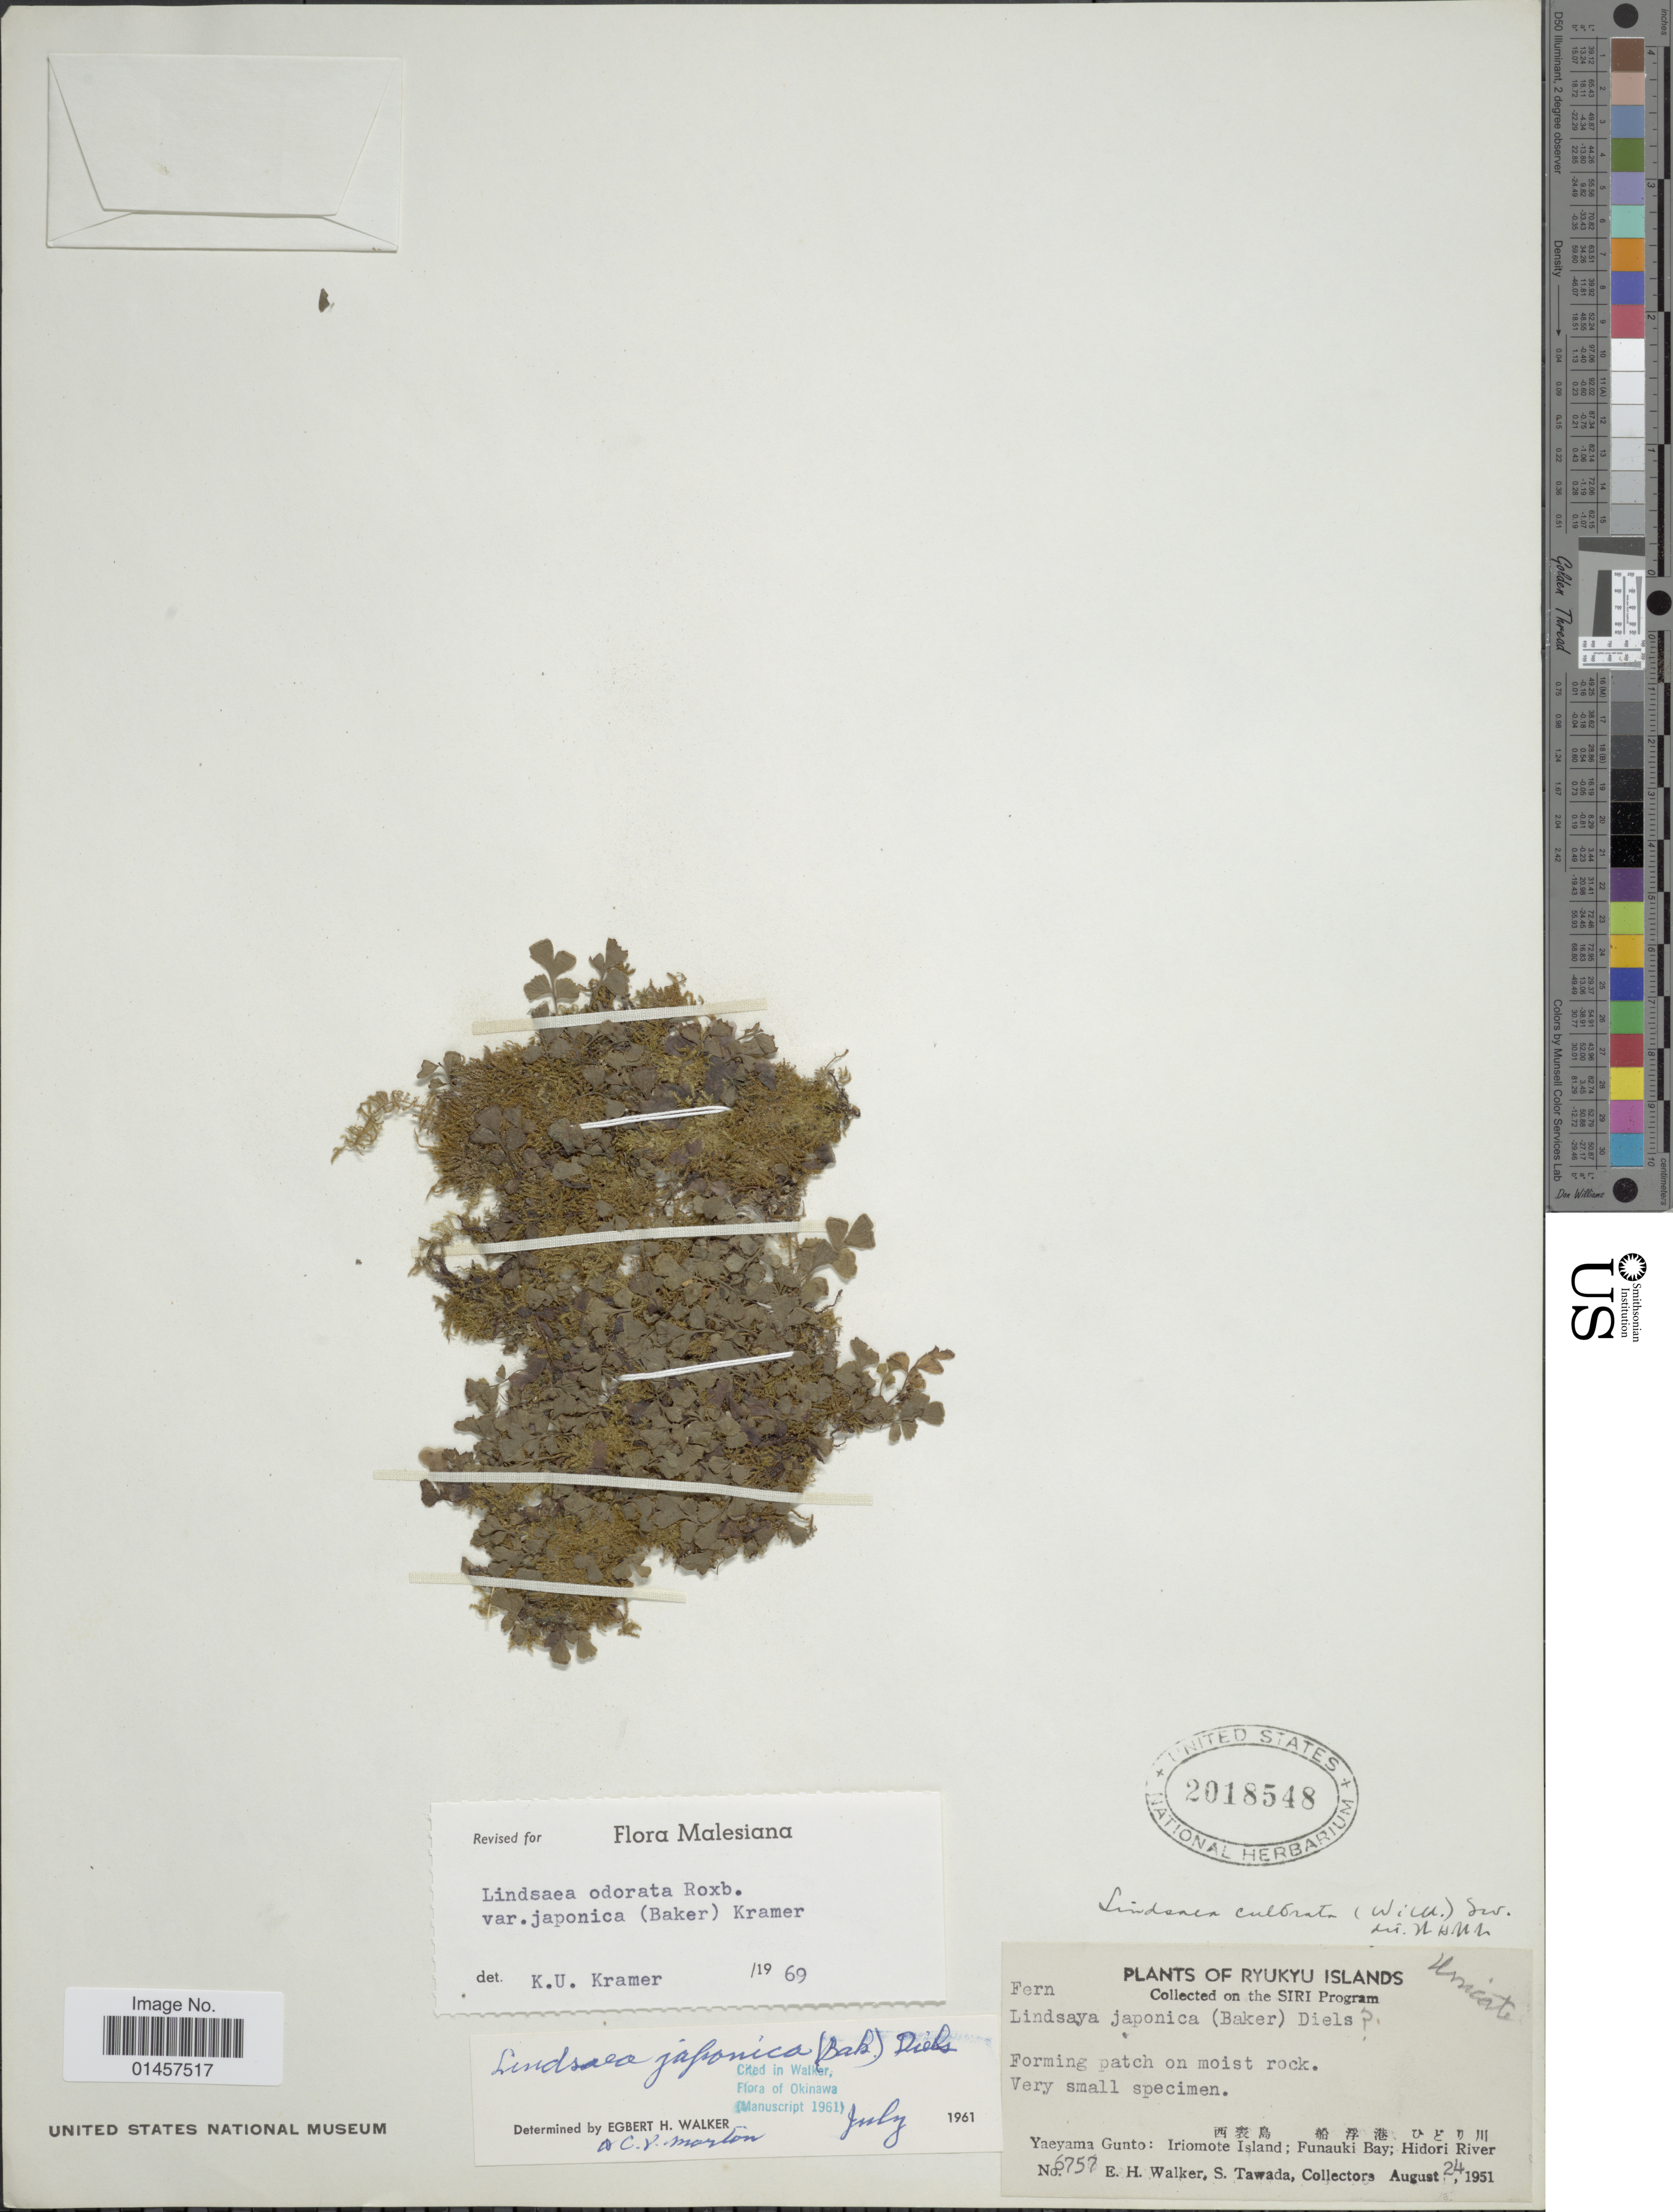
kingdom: Plantae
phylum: Tracheophyta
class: Polypodiopsida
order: Polypodiales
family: Lindsaeaceae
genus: Osmolindsaea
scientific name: Osmolindsaea japonica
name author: (Baker) Lehtonen & Christenh.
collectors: E. H. Walker & S. Tawada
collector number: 6757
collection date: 1951-08-24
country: Japan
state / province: Okinawa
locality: Ryukyu islands, Yaeyama Gunto: Iriomote Island: Funauki Bay; Hidori River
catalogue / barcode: US 2018548